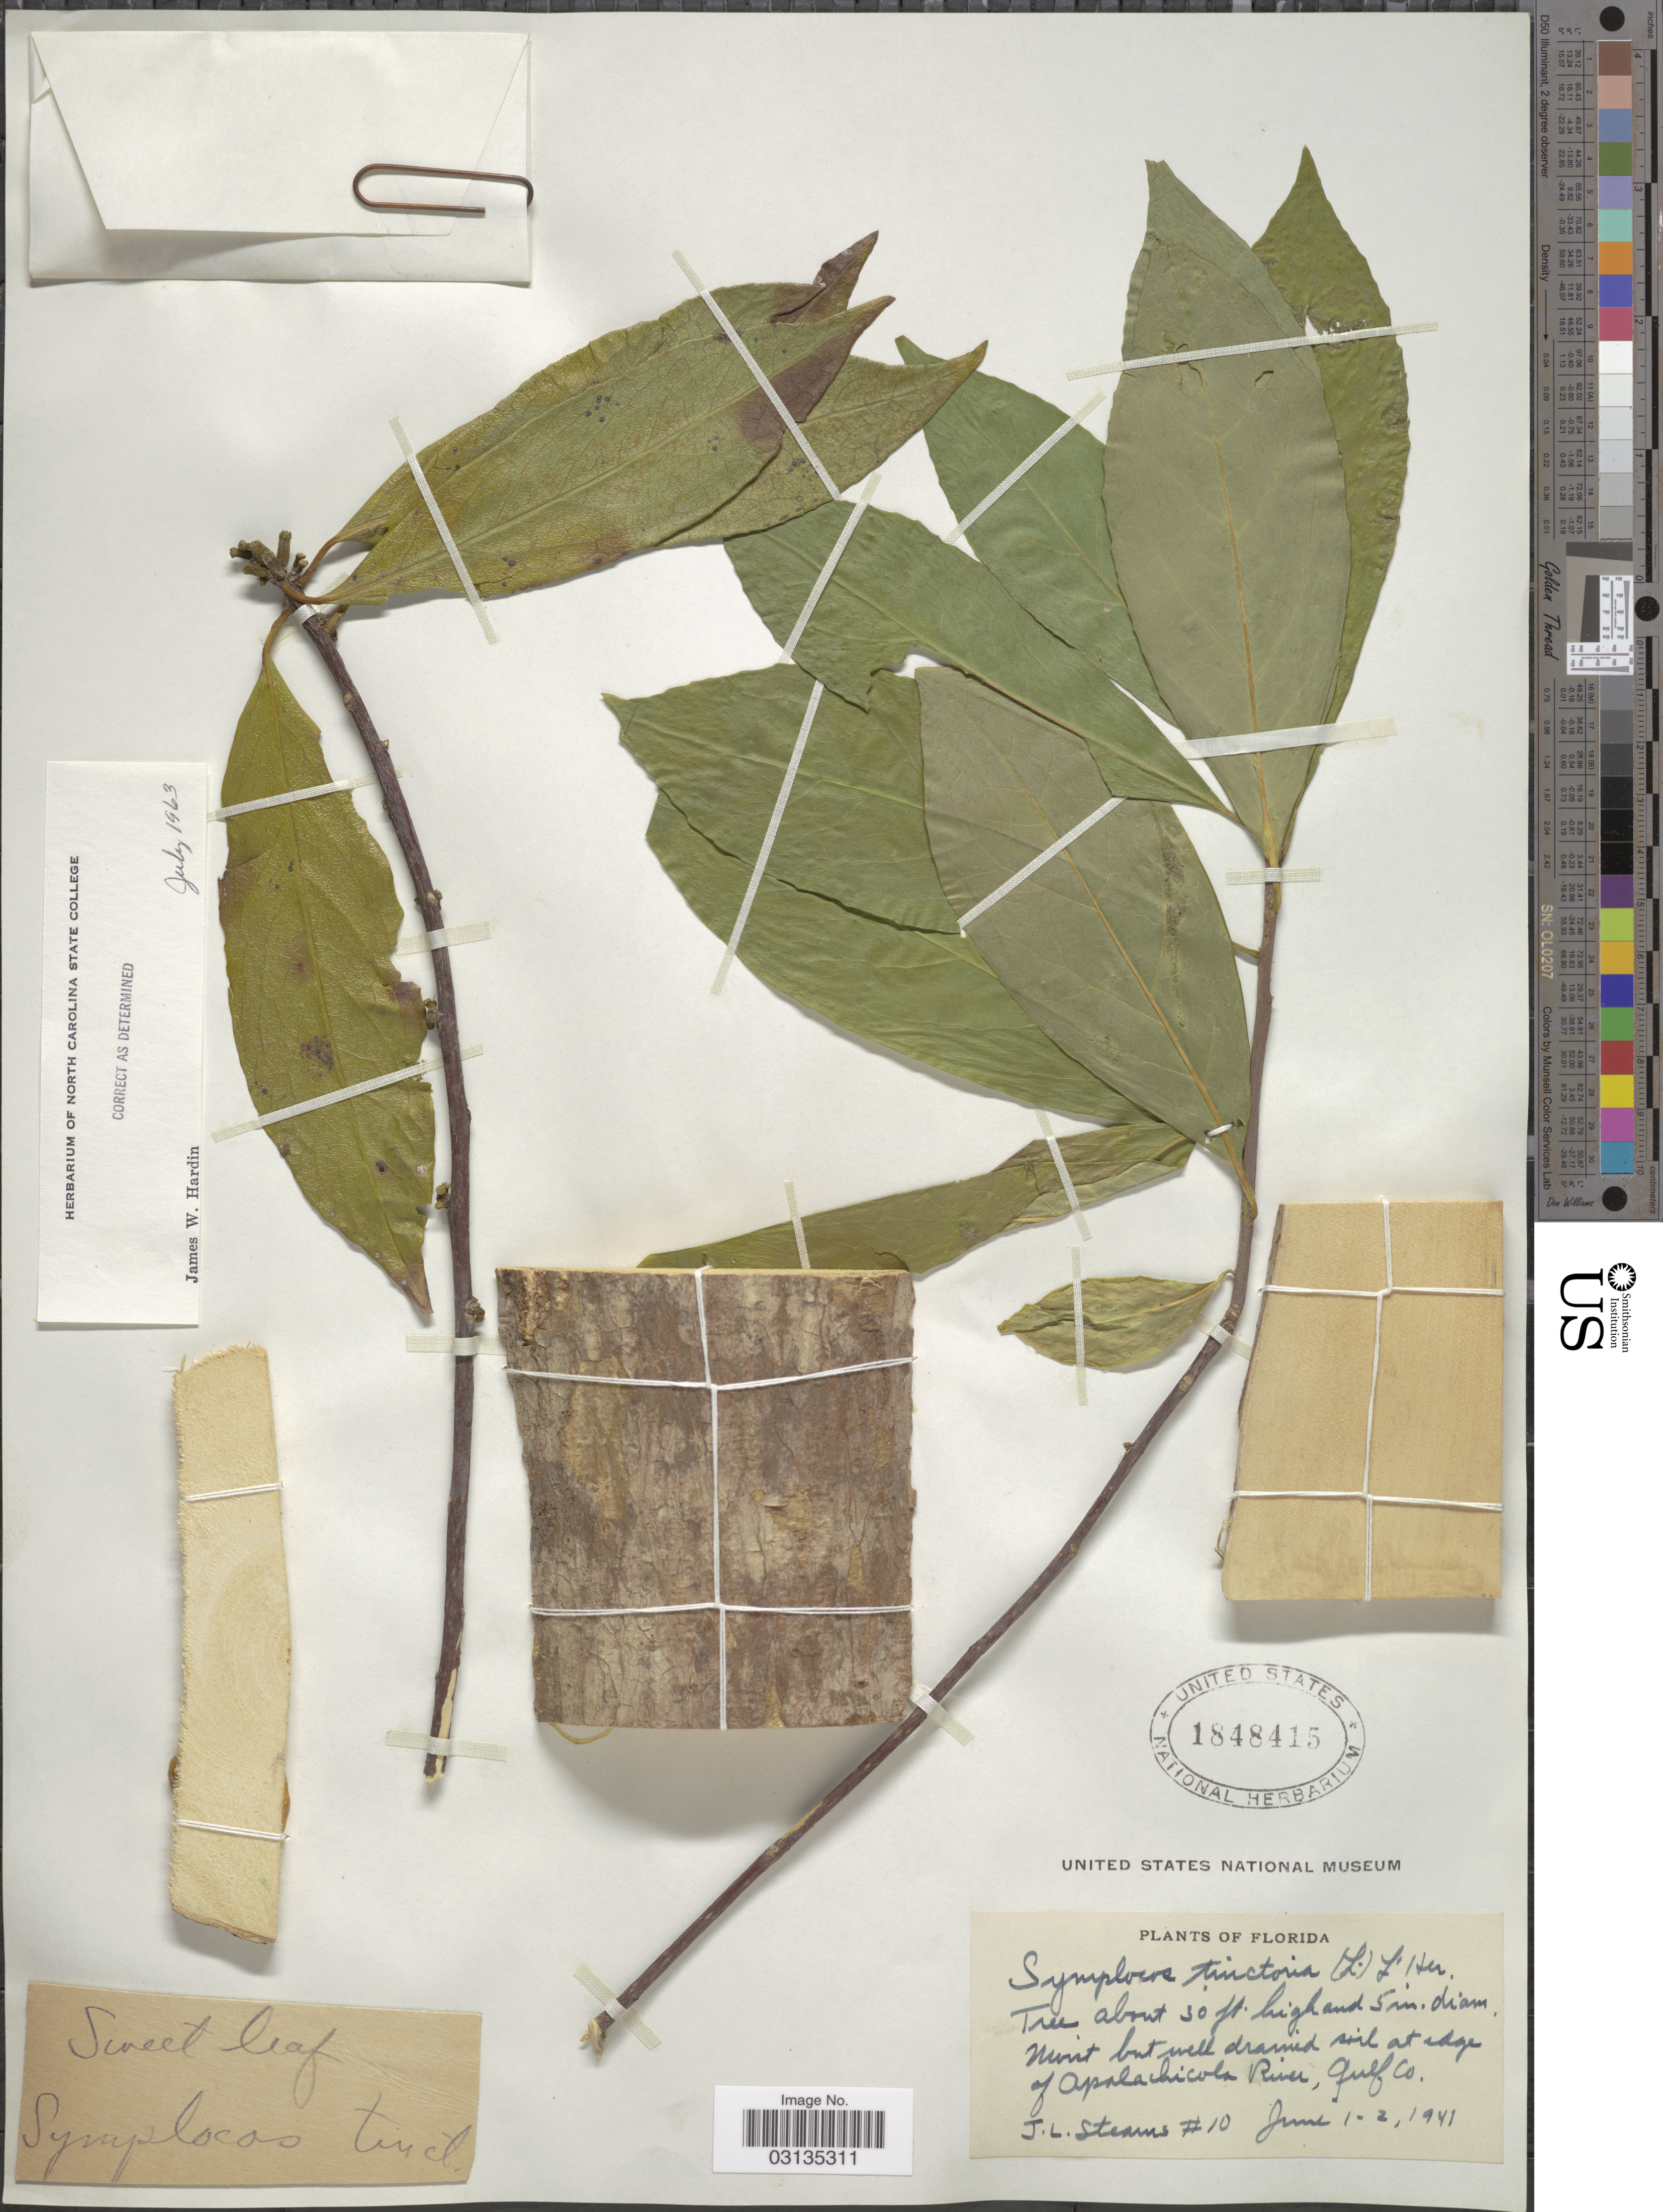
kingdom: Plantae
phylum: Tracheophyta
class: Magnoliopsida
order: Ericales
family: Symplocaceae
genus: Symplocos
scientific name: Symplocos tinctoria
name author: (L.) L'Hér.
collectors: J. Stearns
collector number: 10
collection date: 1941-06-01/1941-06-02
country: United States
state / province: Florida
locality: Moist but well drained soil at edge of Apalachicola River, Gulf Co.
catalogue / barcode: US 1848415